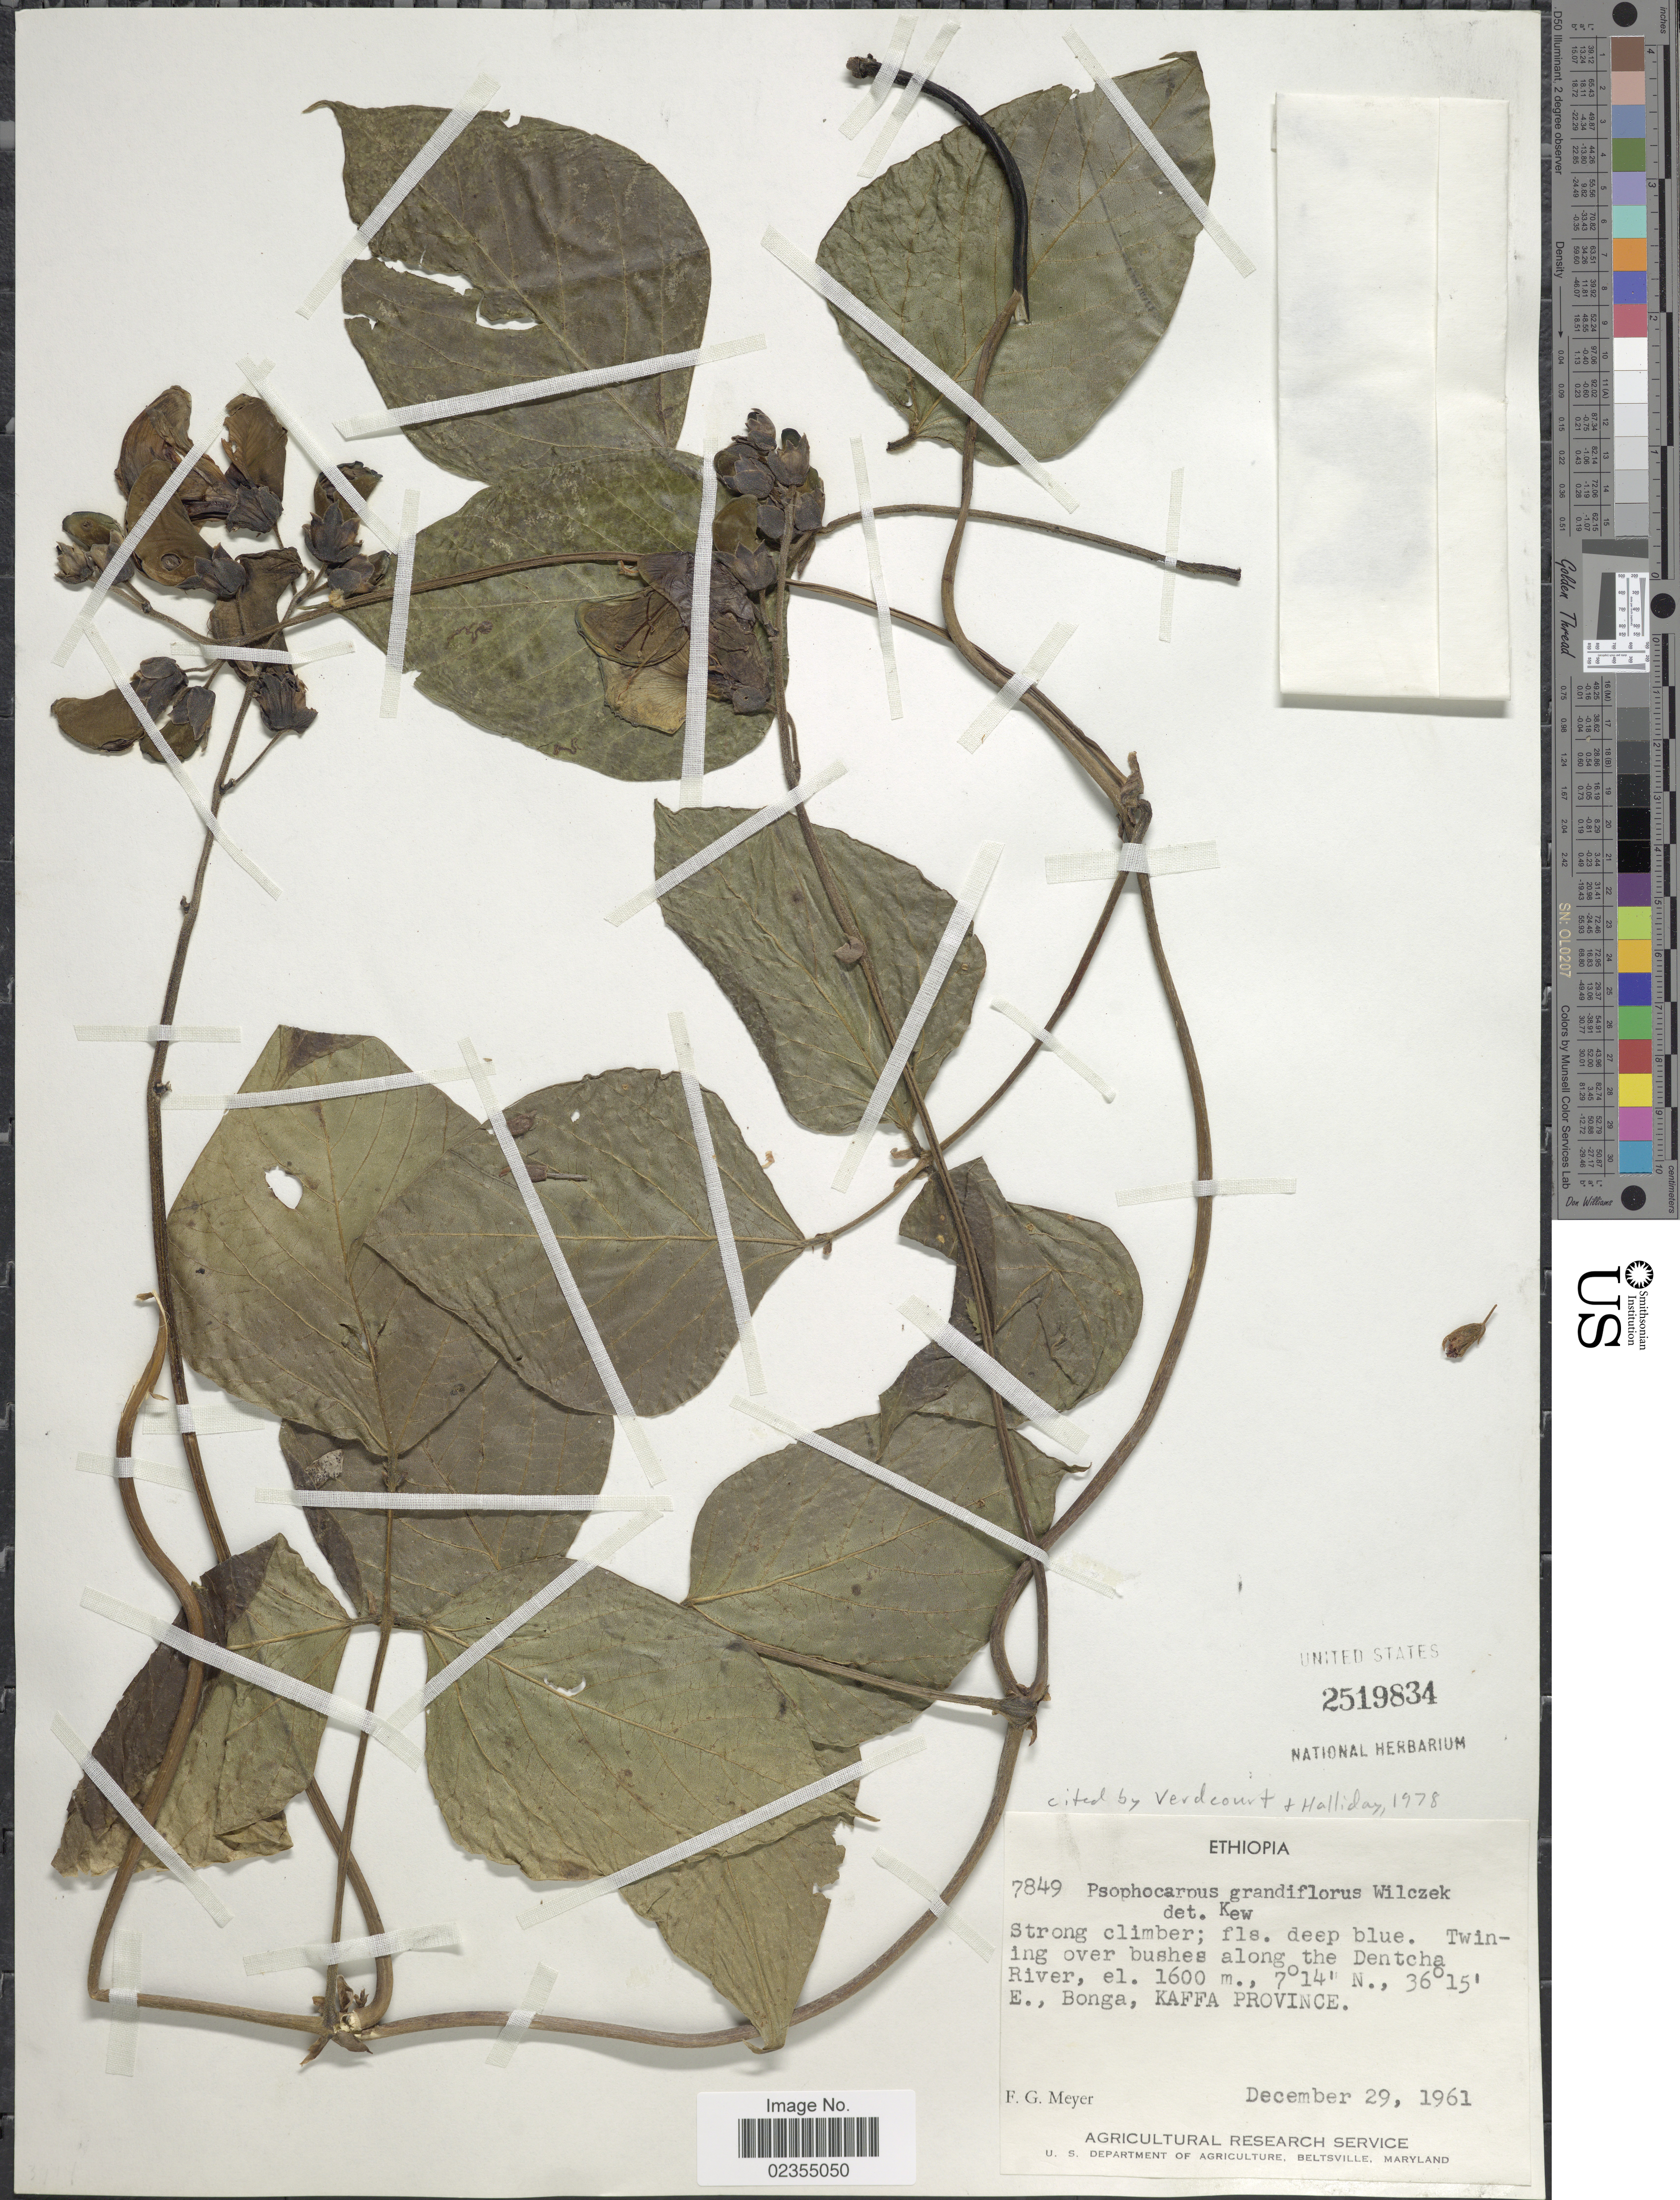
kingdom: Plantae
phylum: Tracheophyta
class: Magnoliopsida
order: Fabales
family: Fabaceae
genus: Psophocarpus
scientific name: Psophocarpus grandiflorus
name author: R. Wilczek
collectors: F. G. Meyer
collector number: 7849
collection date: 1961-12-29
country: Ethiopia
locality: Along the Dentcha River, Bonga, Kaffa province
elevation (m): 1600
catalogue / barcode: US 2519834